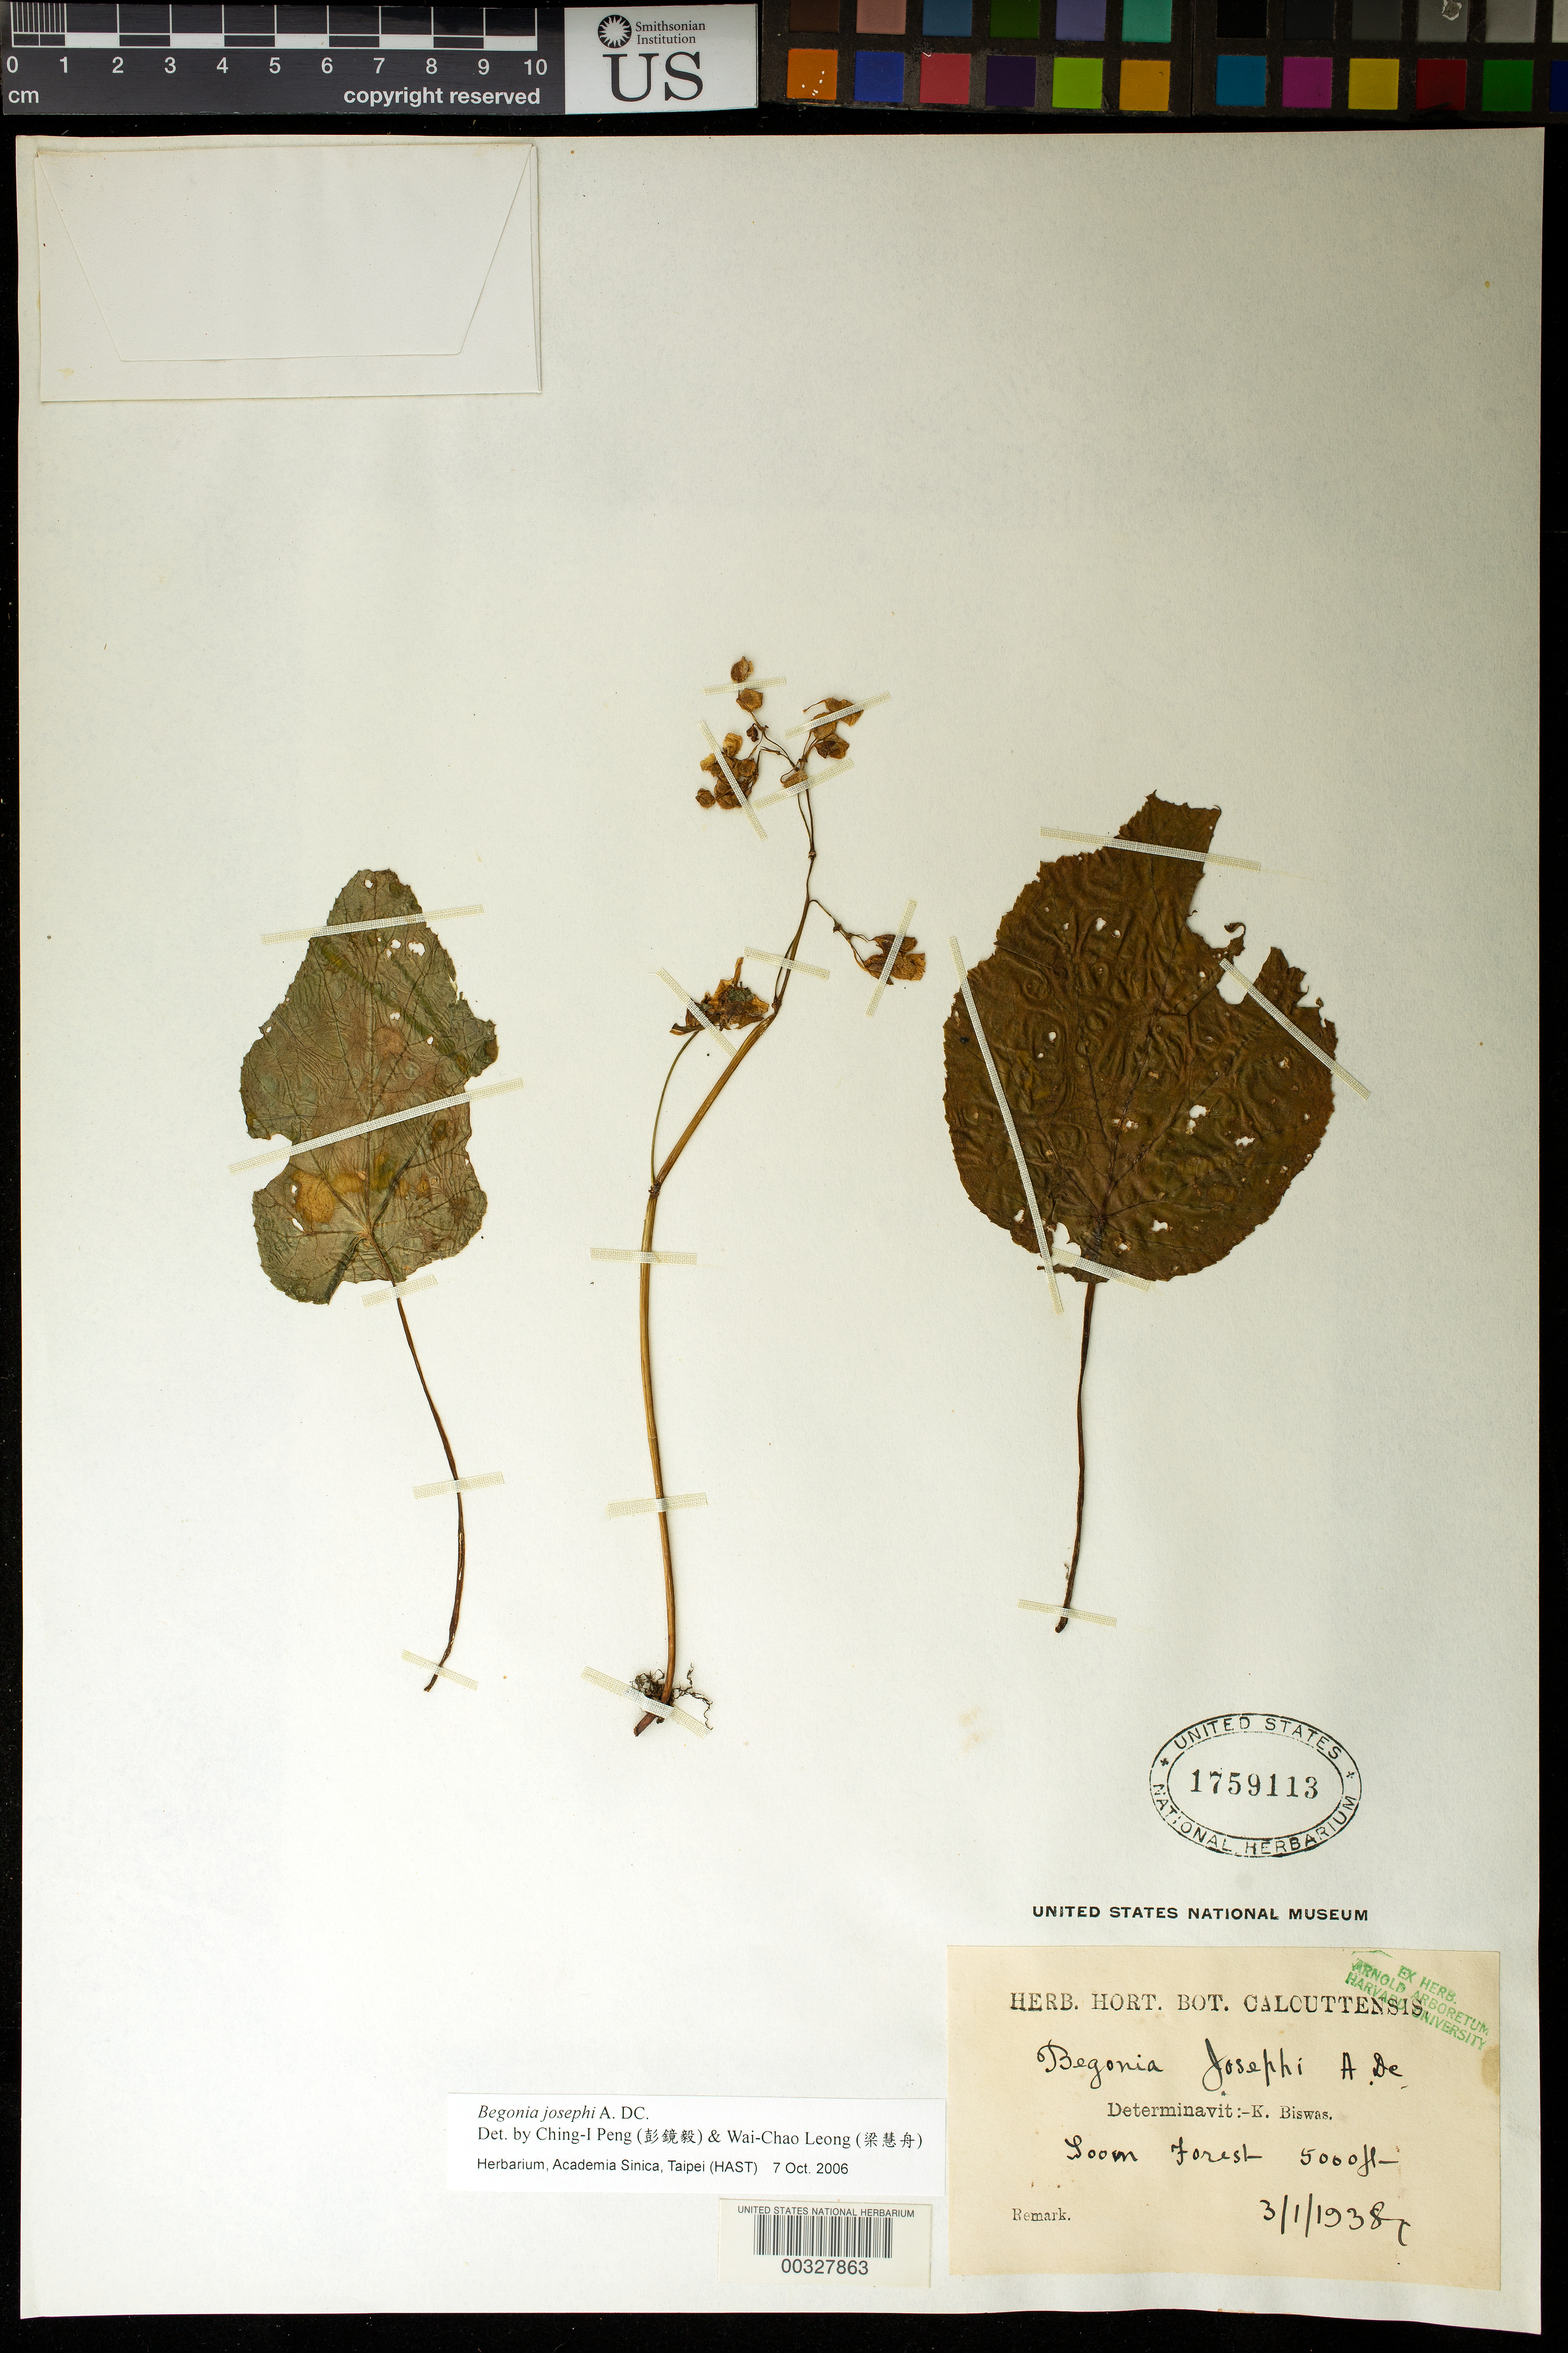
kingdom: Plantae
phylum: Tracheophyta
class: Magnoliopsida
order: Cucurbitales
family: Begoniaceae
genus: Begonia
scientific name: Begonia josephi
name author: A. DC.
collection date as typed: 03 Jan 1938 or 01 Mar 1938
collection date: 1938-01-03 or 1938-03-01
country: India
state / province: West Bengal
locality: Calcutta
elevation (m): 1524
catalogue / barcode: US 1759113